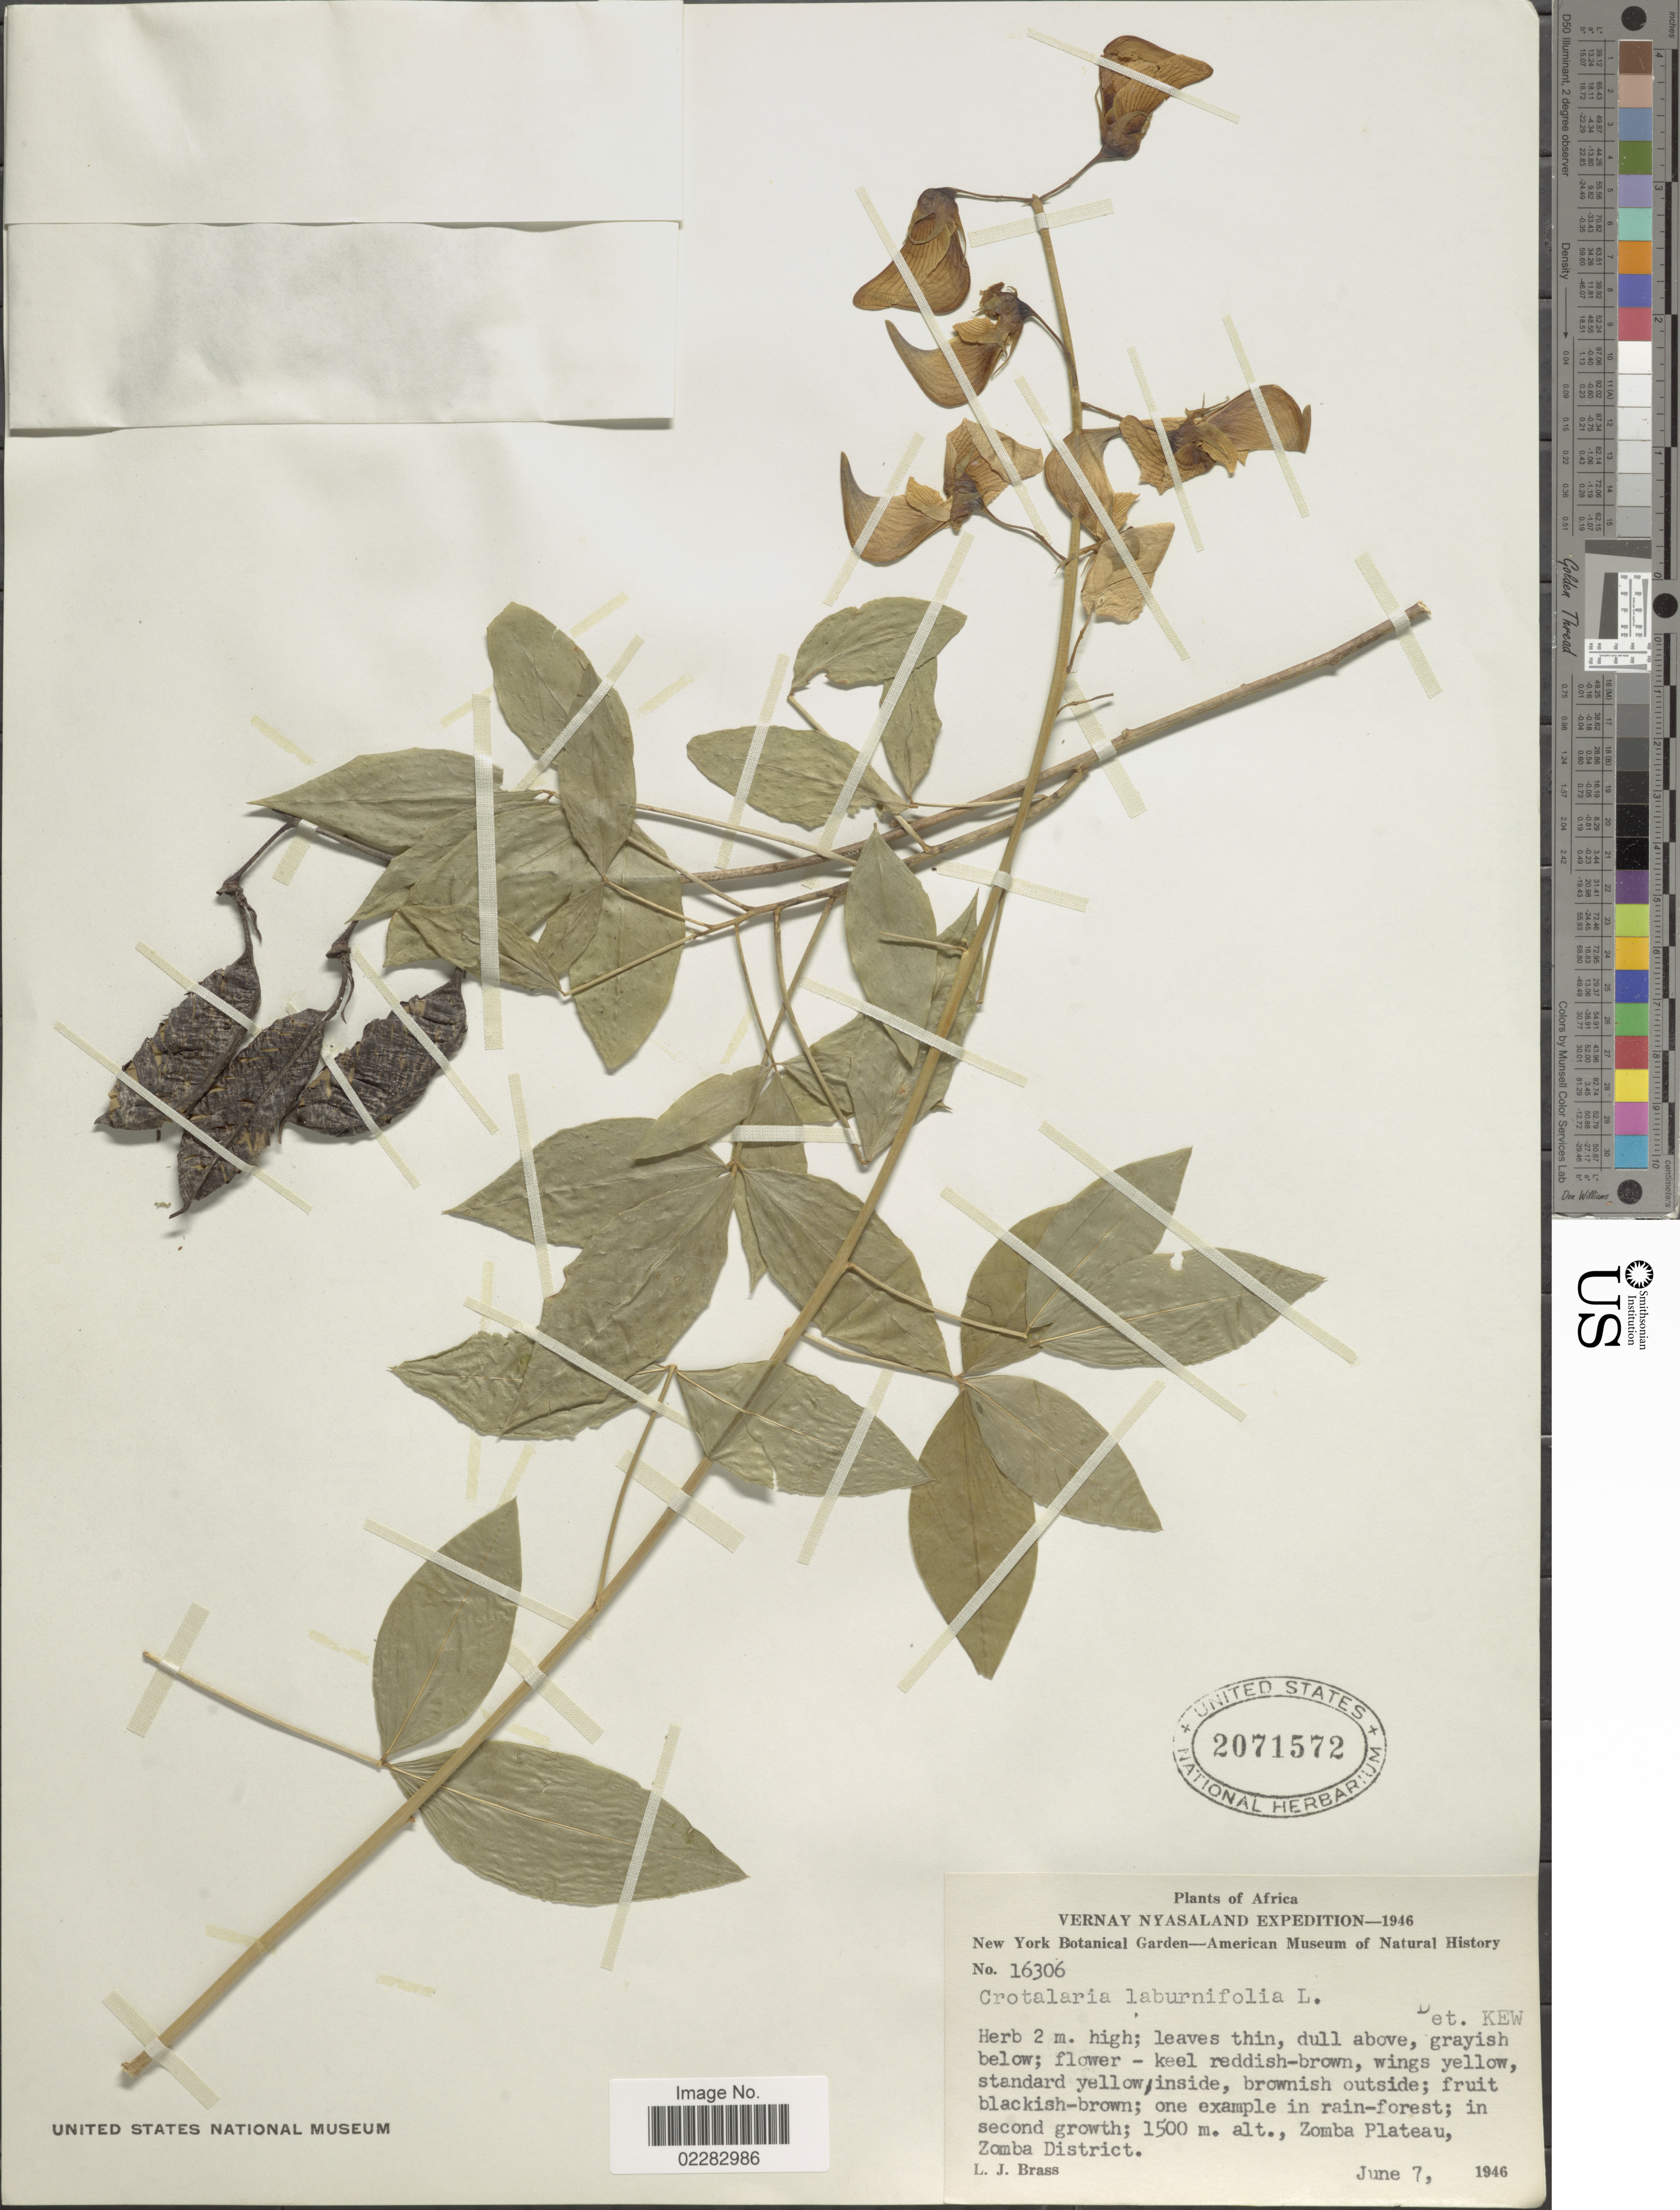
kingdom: Plantae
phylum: Tracheophyta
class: Magnoliopsida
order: Fabales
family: Fabaceae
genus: Crotalaria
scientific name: Crotalaria laburnifolia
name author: L.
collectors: L. J. Brass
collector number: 16306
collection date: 1946-06-07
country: Malawi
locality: Vernay Nyasaland, in second growth, Zomba Plateau, Zomba District.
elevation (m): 1500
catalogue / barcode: US 2071572